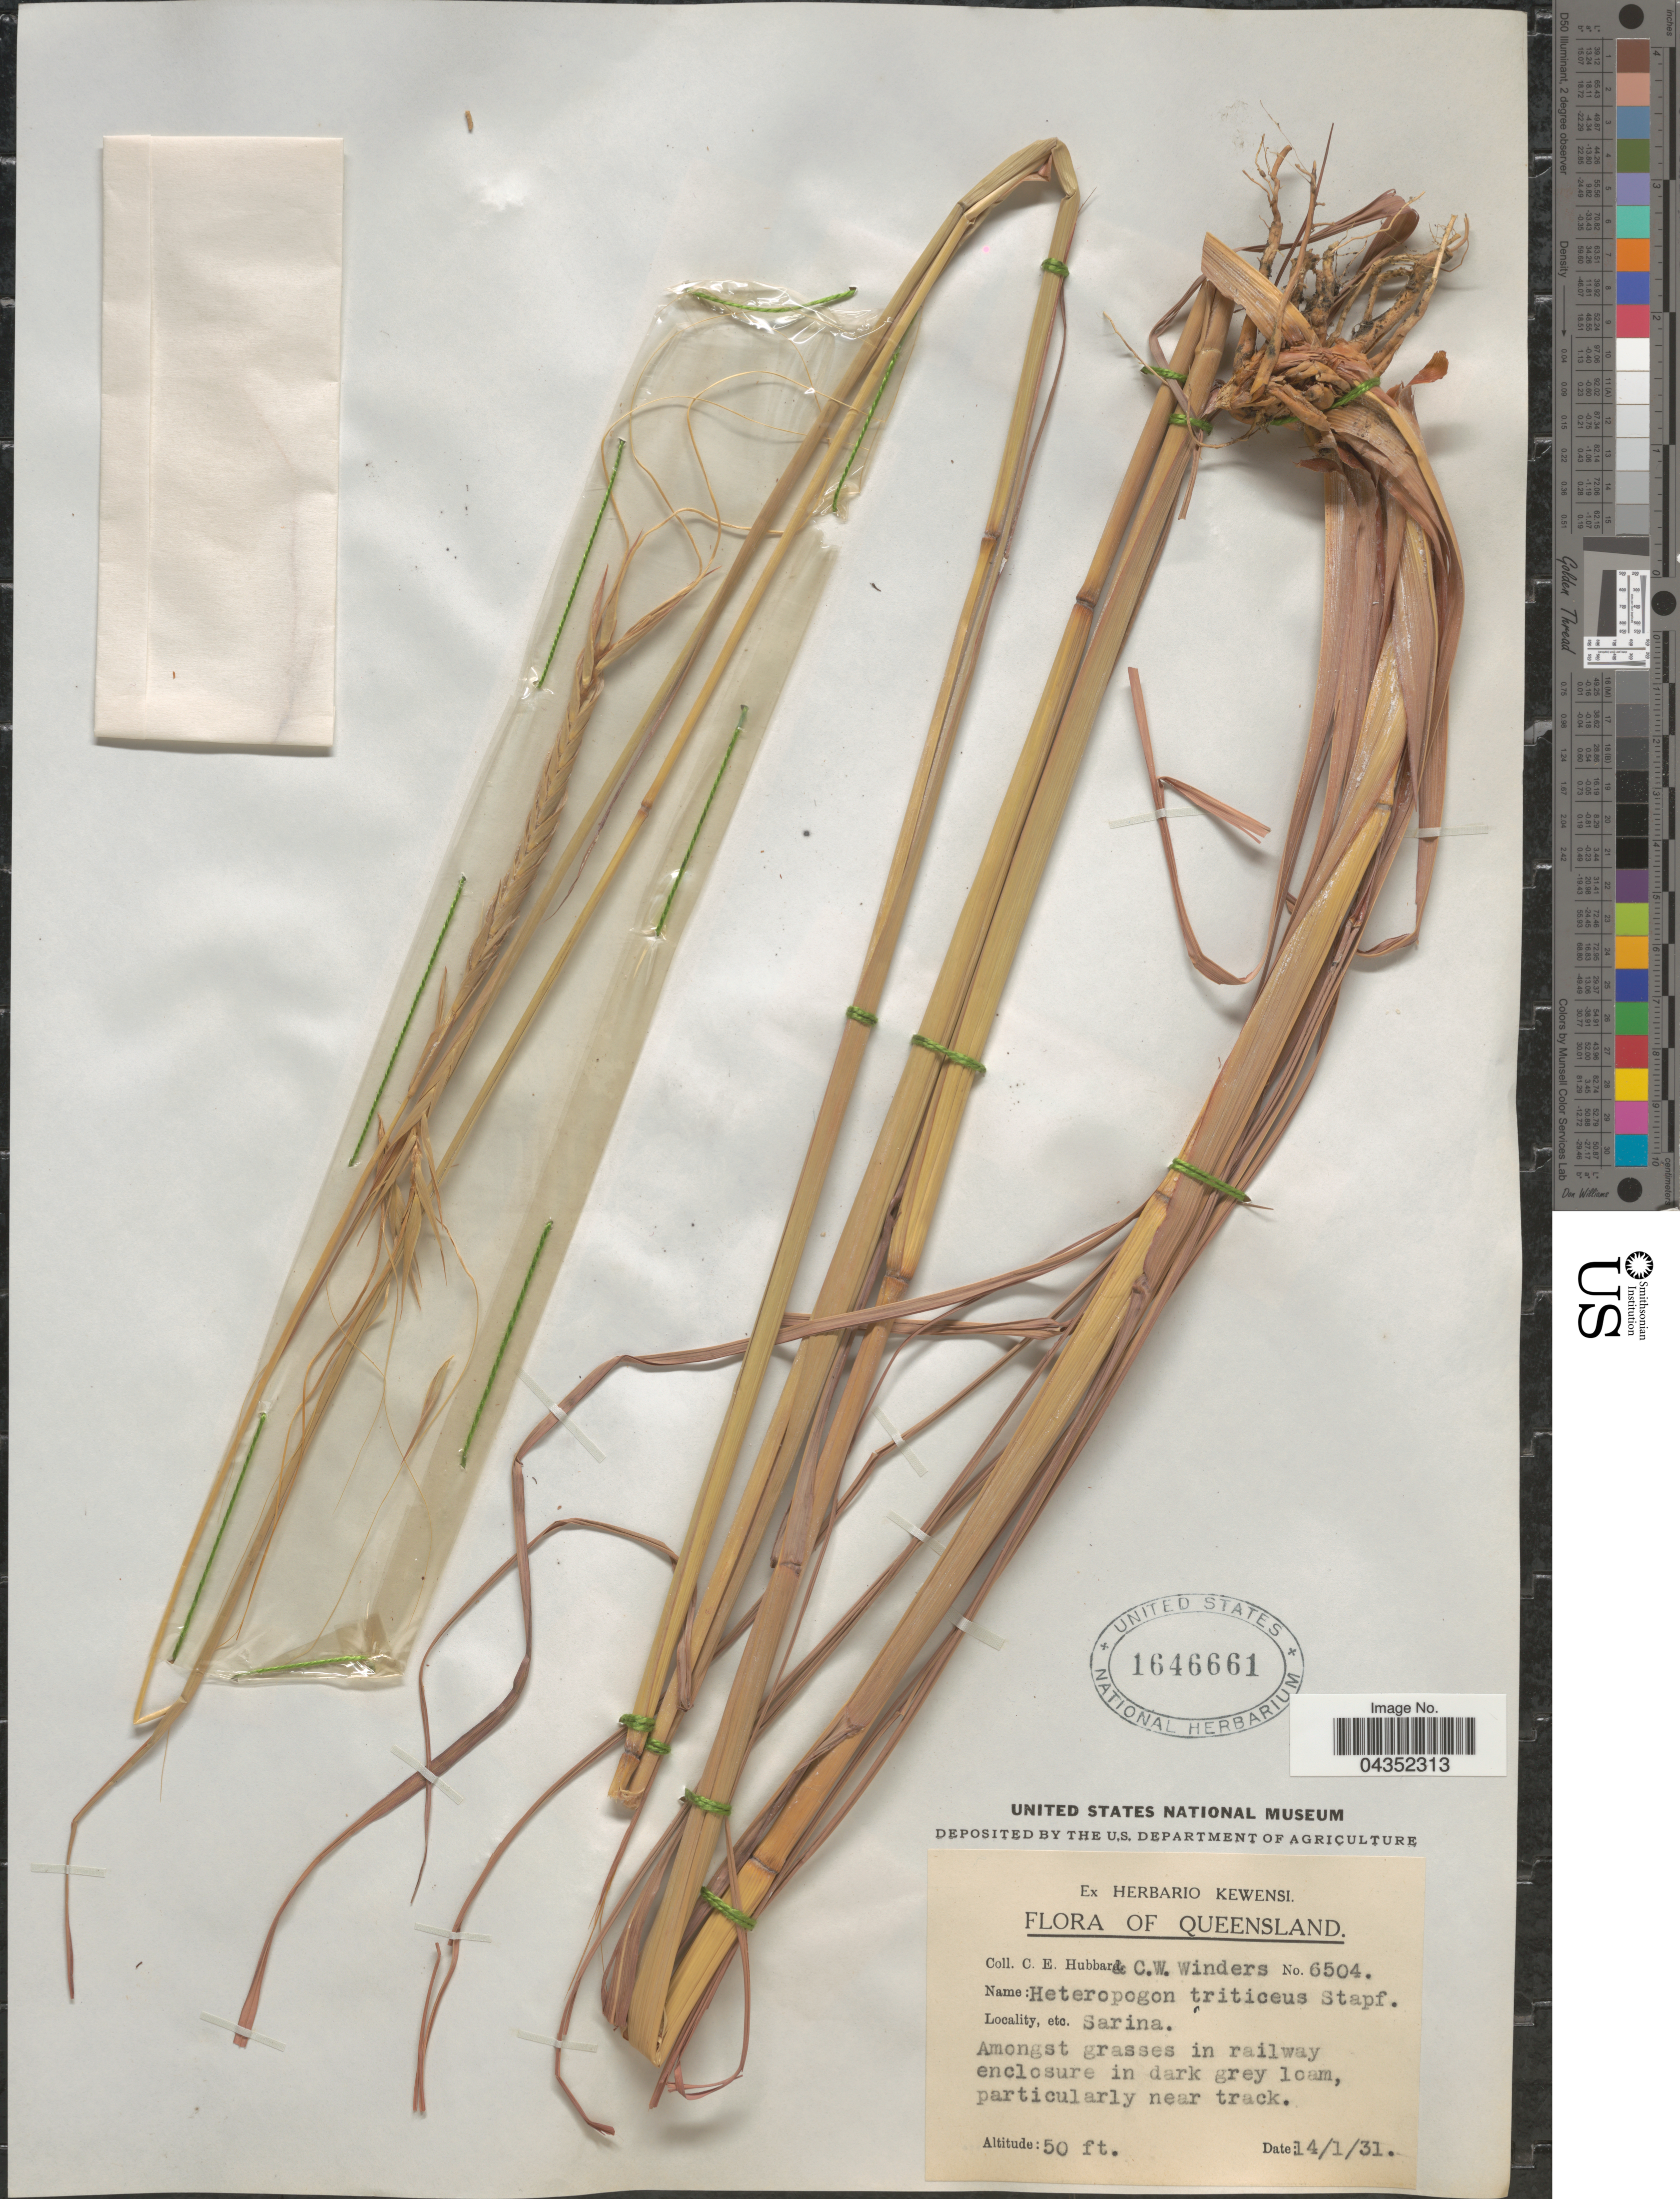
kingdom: Plantae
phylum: Tracheophyta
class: Liliopsida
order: Poales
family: Poaceae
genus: Heteropogon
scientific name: Heteropogon triticeus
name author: (R. Br.) Stapf ex Craib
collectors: C. E. Hubbard & C. Winders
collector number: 6504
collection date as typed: Transcribed d/m/y: 14/1/31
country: Australia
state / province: Queensland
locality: Sarina.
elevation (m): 15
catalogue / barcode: US 1646661